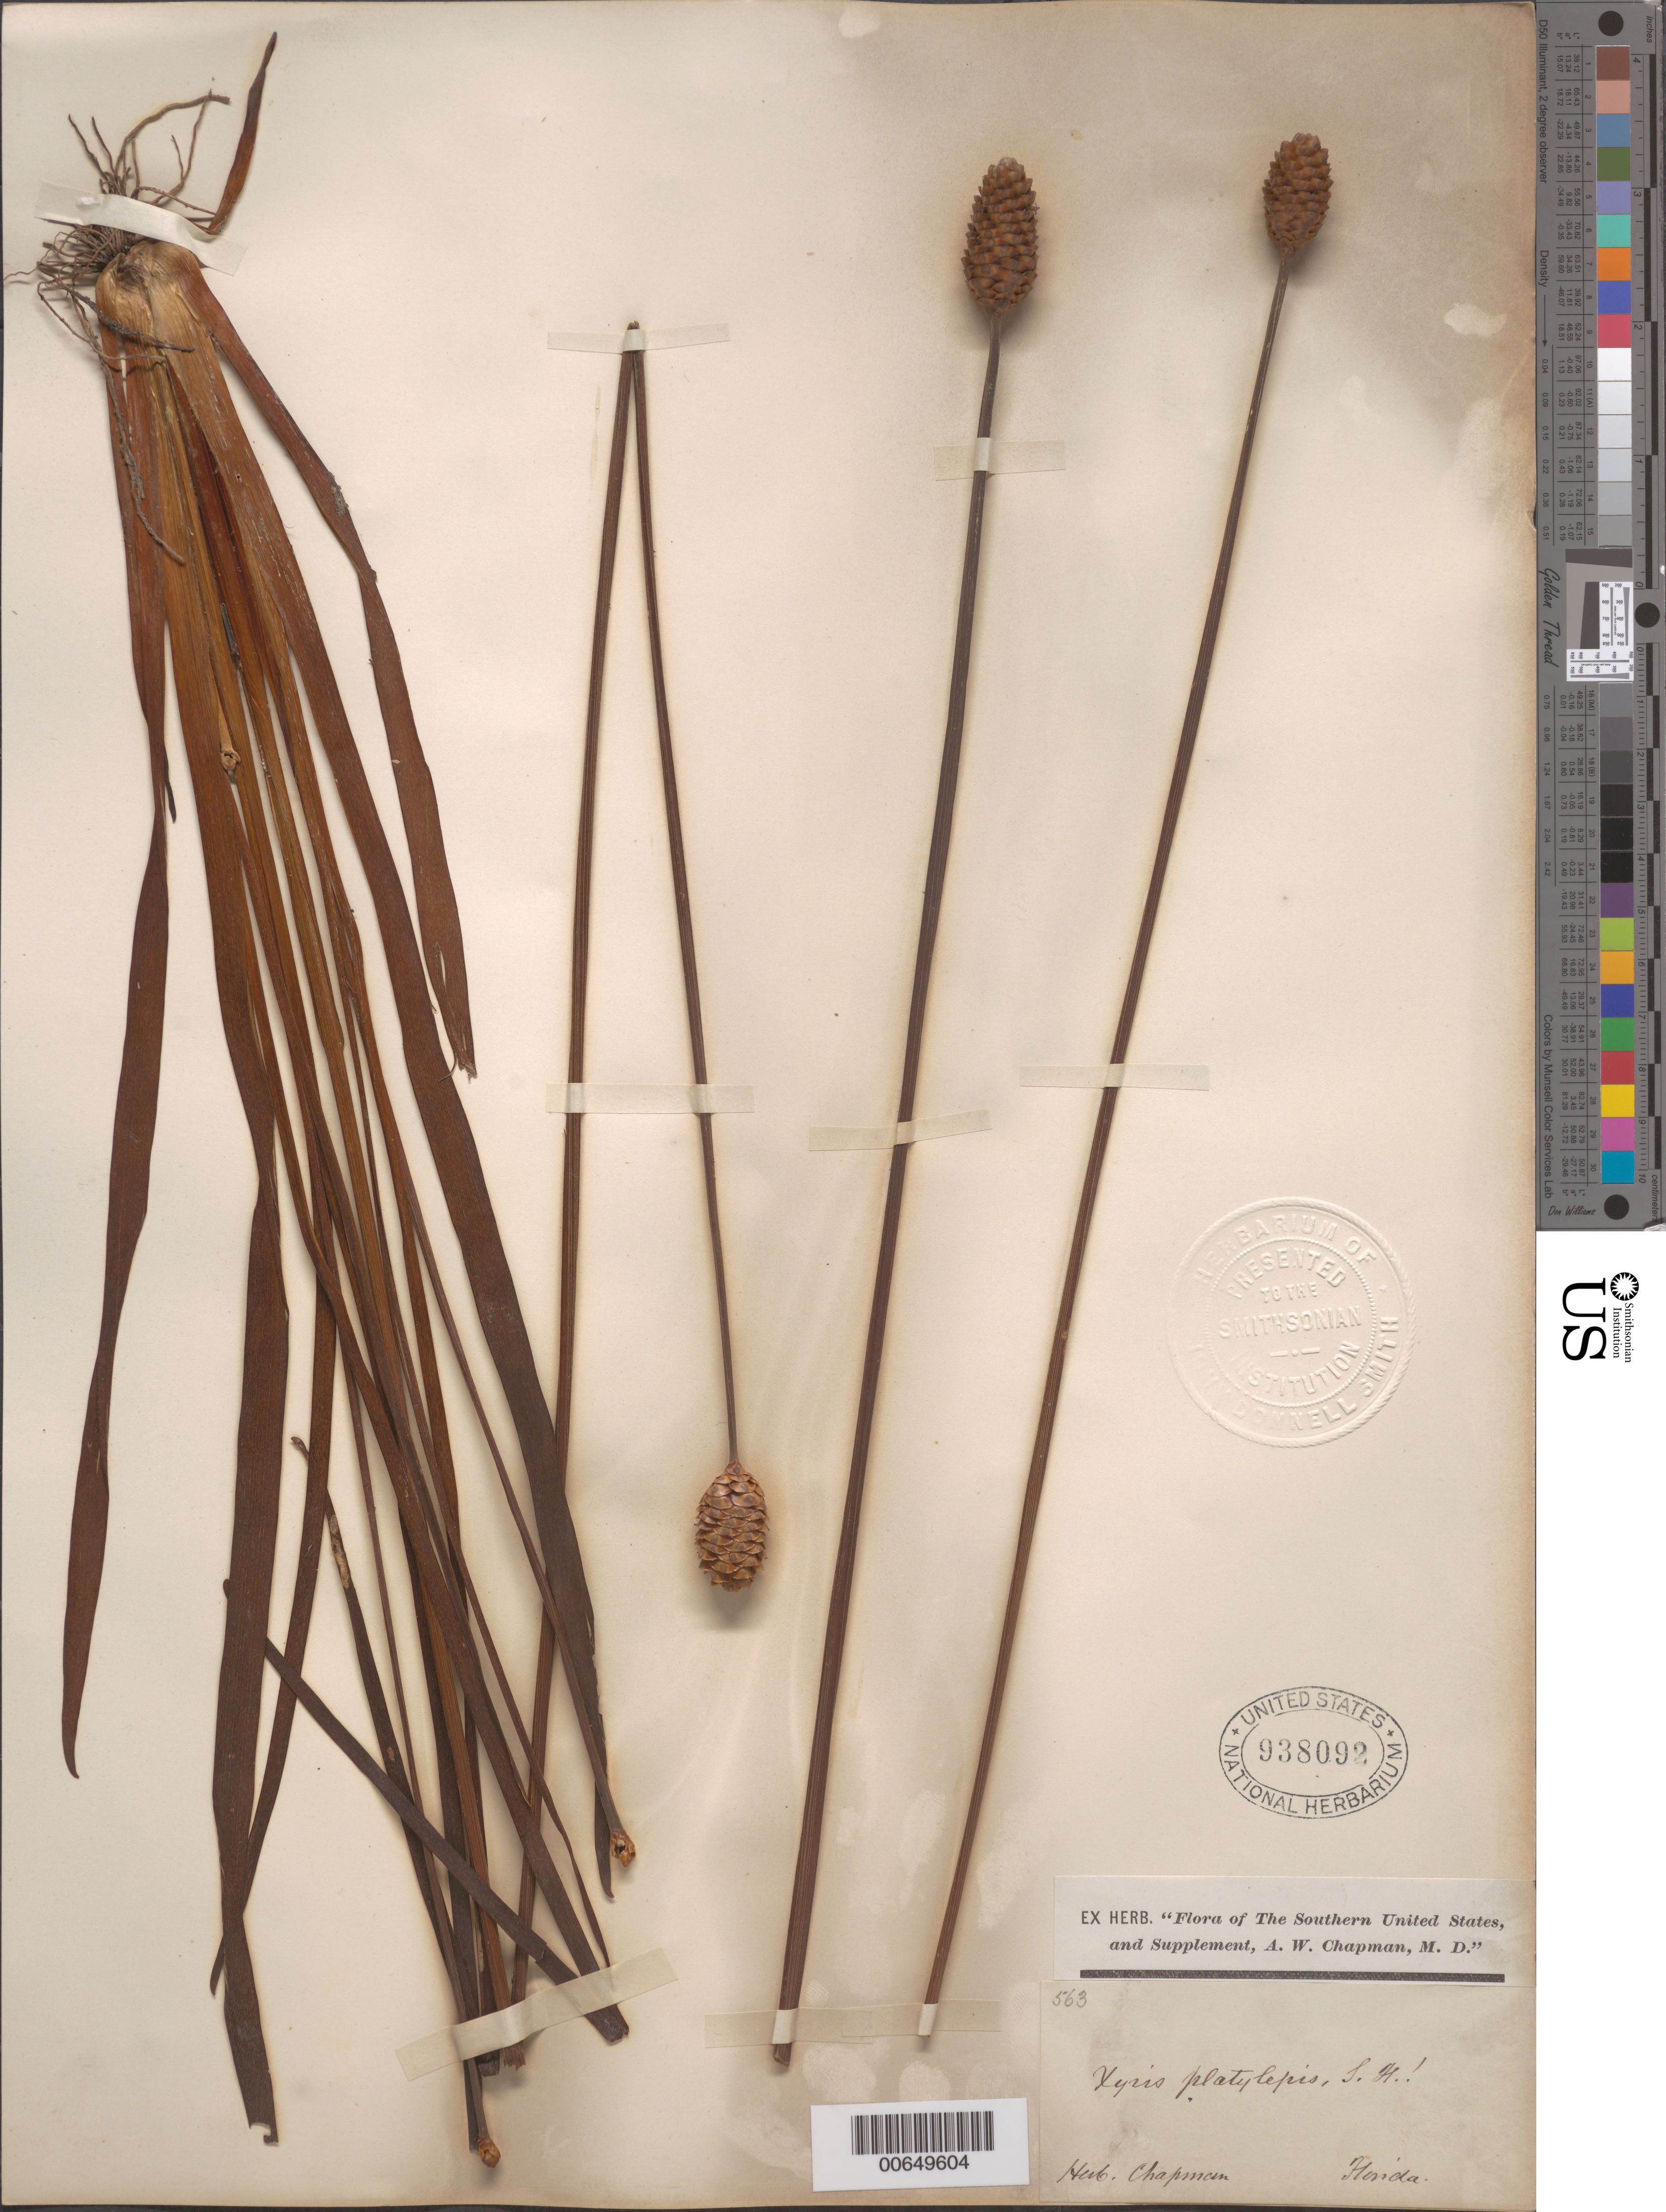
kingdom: Plantae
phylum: Tracheophyta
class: Liliopsida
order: Poales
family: Xyridaceae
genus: Xyris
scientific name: Xyris platylepis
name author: Chapm.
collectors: A. W. Chapman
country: United States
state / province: Florida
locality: S. FL!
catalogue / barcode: US 938092